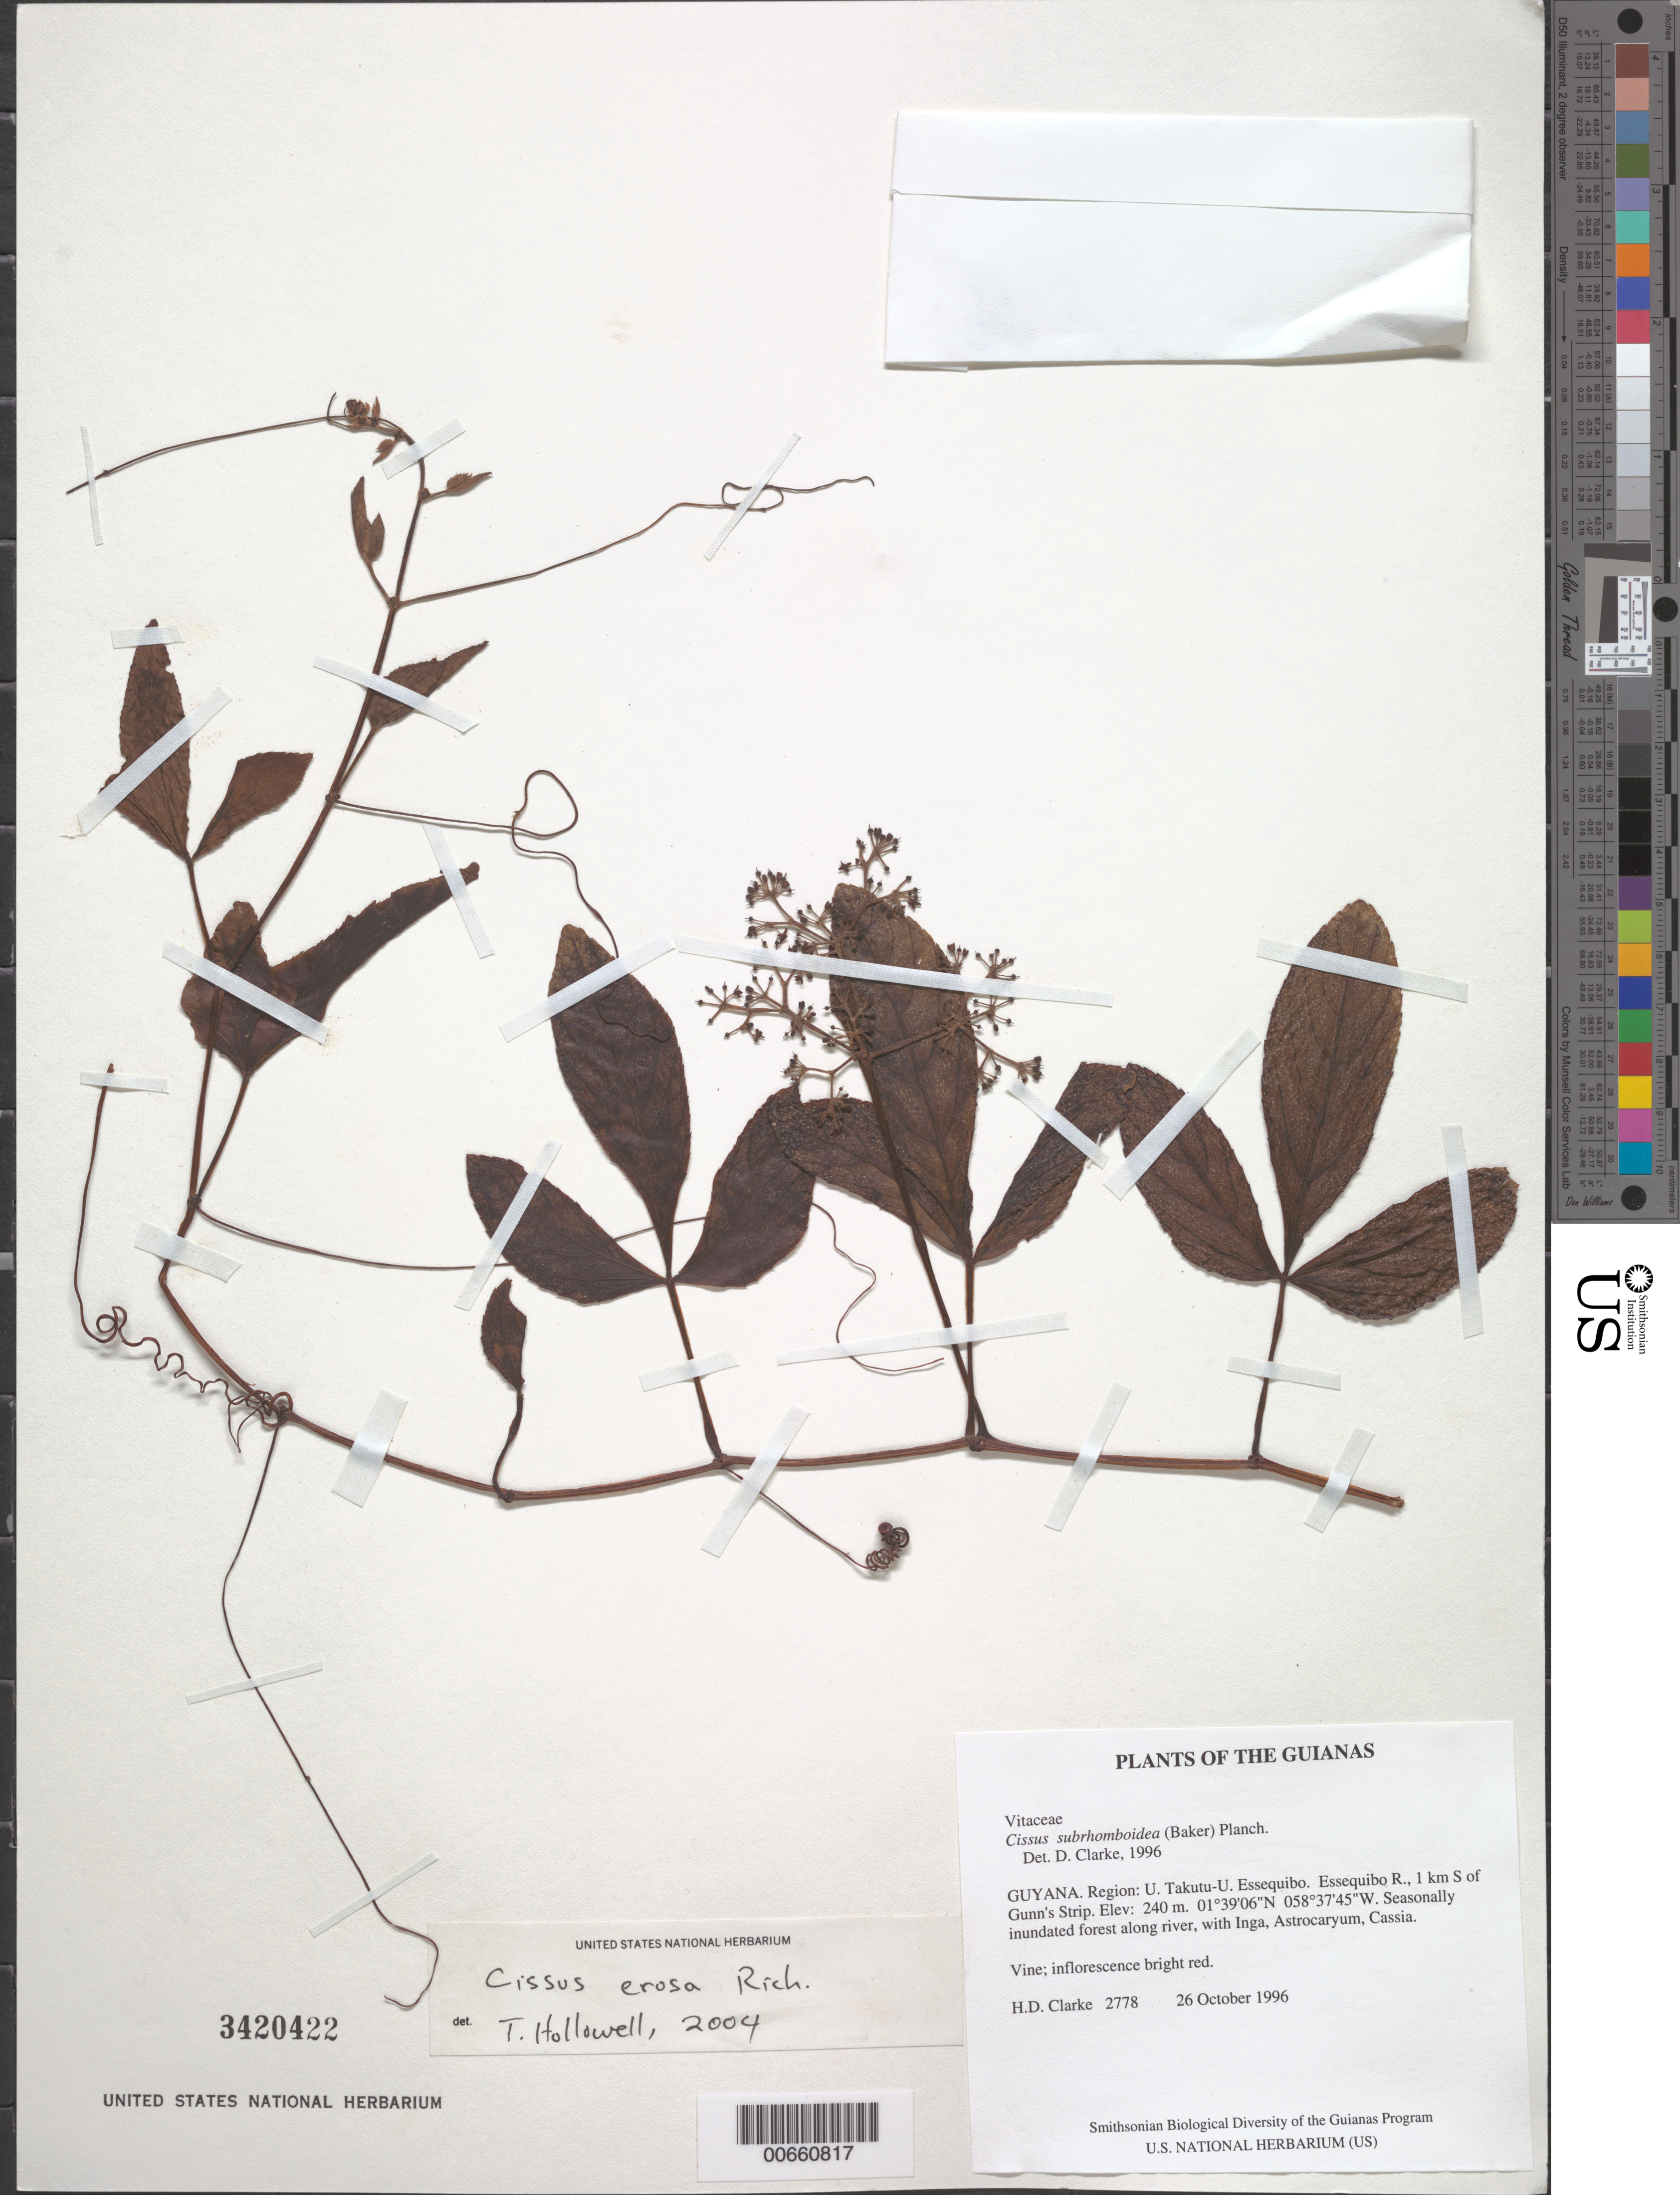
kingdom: Plantae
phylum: Tracheophyta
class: Magnoliopsida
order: Vitales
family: Vitaceae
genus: Cissus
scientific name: Cissus erosa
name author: Rich.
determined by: Lombardi, Julio A.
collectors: H. D. Clarke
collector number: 2778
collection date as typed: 26 October 1996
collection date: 1996-10-26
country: Guyana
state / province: U. Takutu-U. Essequibo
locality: Essequibo R., 1 km S of Gunn's Strip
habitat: Seasonally inundated forest along river, with Inga, Astrocaryum, Cassia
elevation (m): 240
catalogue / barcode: US 3420422